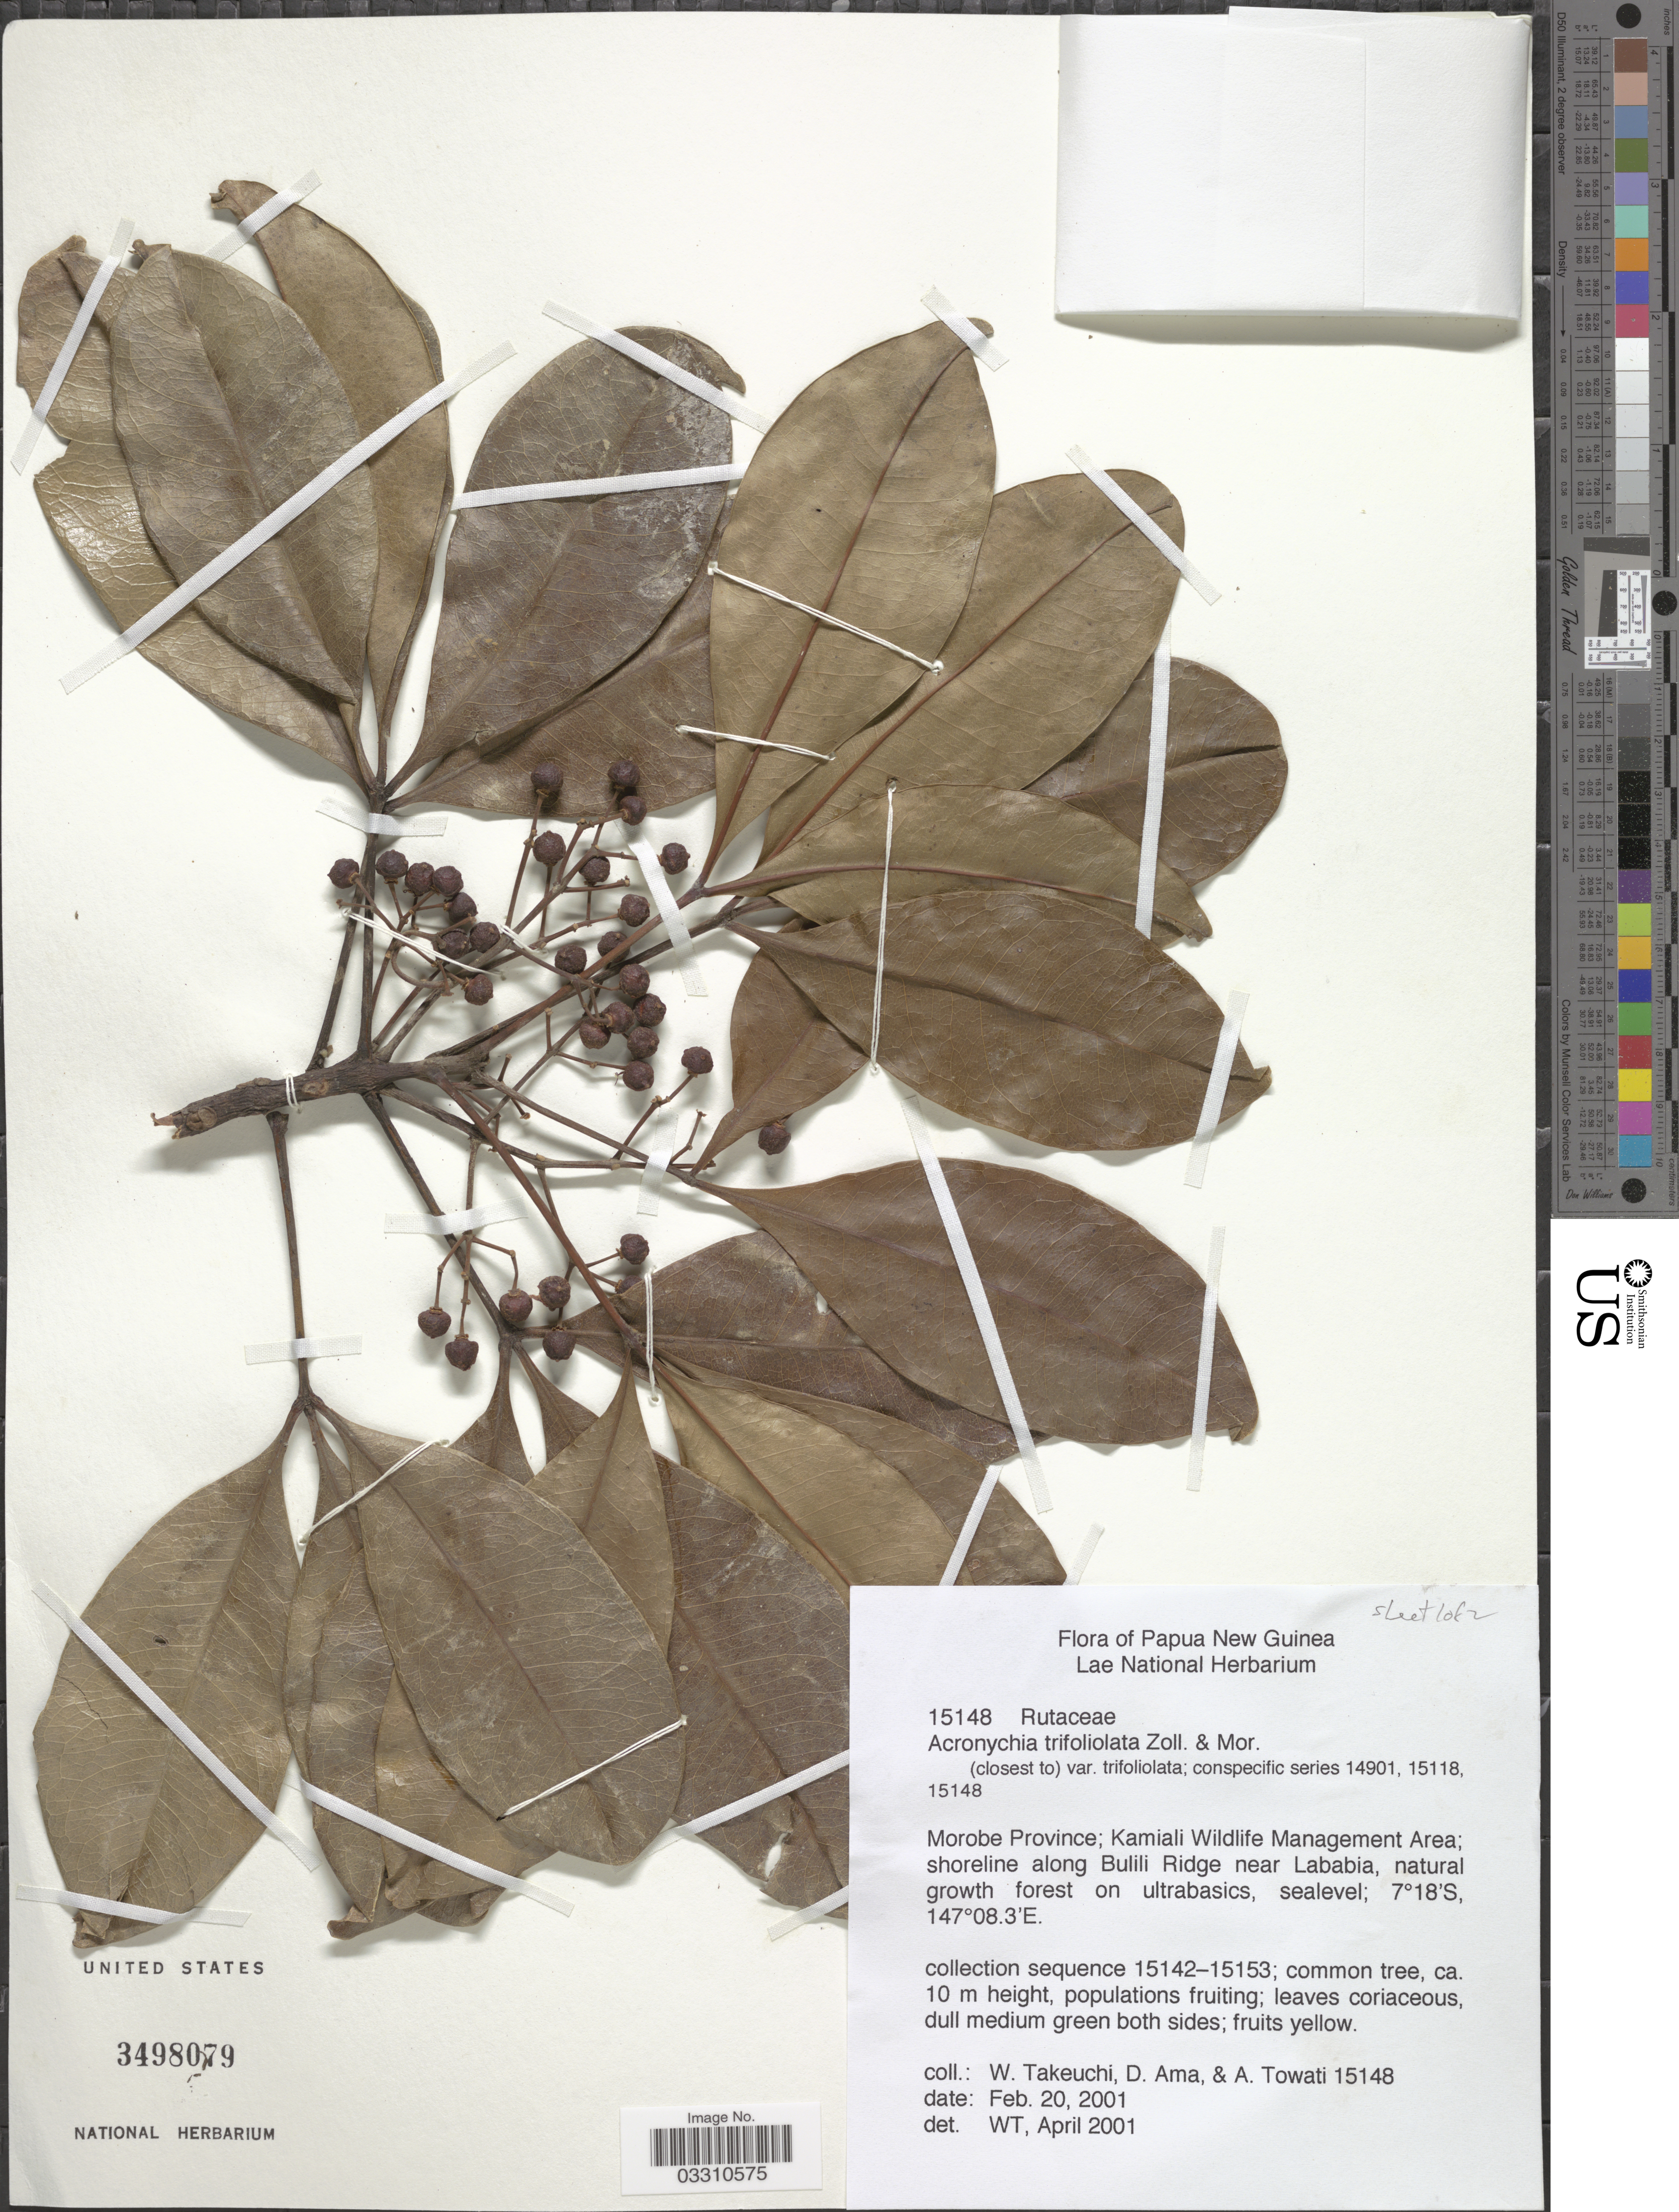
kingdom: Plantae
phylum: Tracheophyta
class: Magnoliopsida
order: Sapindales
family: Rutaceae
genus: Acronychia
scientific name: Acronychia trifoliolata var. trifoliolata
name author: Zoll. & Moritzi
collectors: W. Takeuchi, D. Ama & A. Towati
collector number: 15148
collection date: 2001-02-20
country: Papua New Guinea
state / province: Morobe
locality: Kamiali Wildlife Management Area; shoreline along Bulili Ridge near Lababia, natural growth forest on ultrabasics.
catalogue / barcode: US 3498079